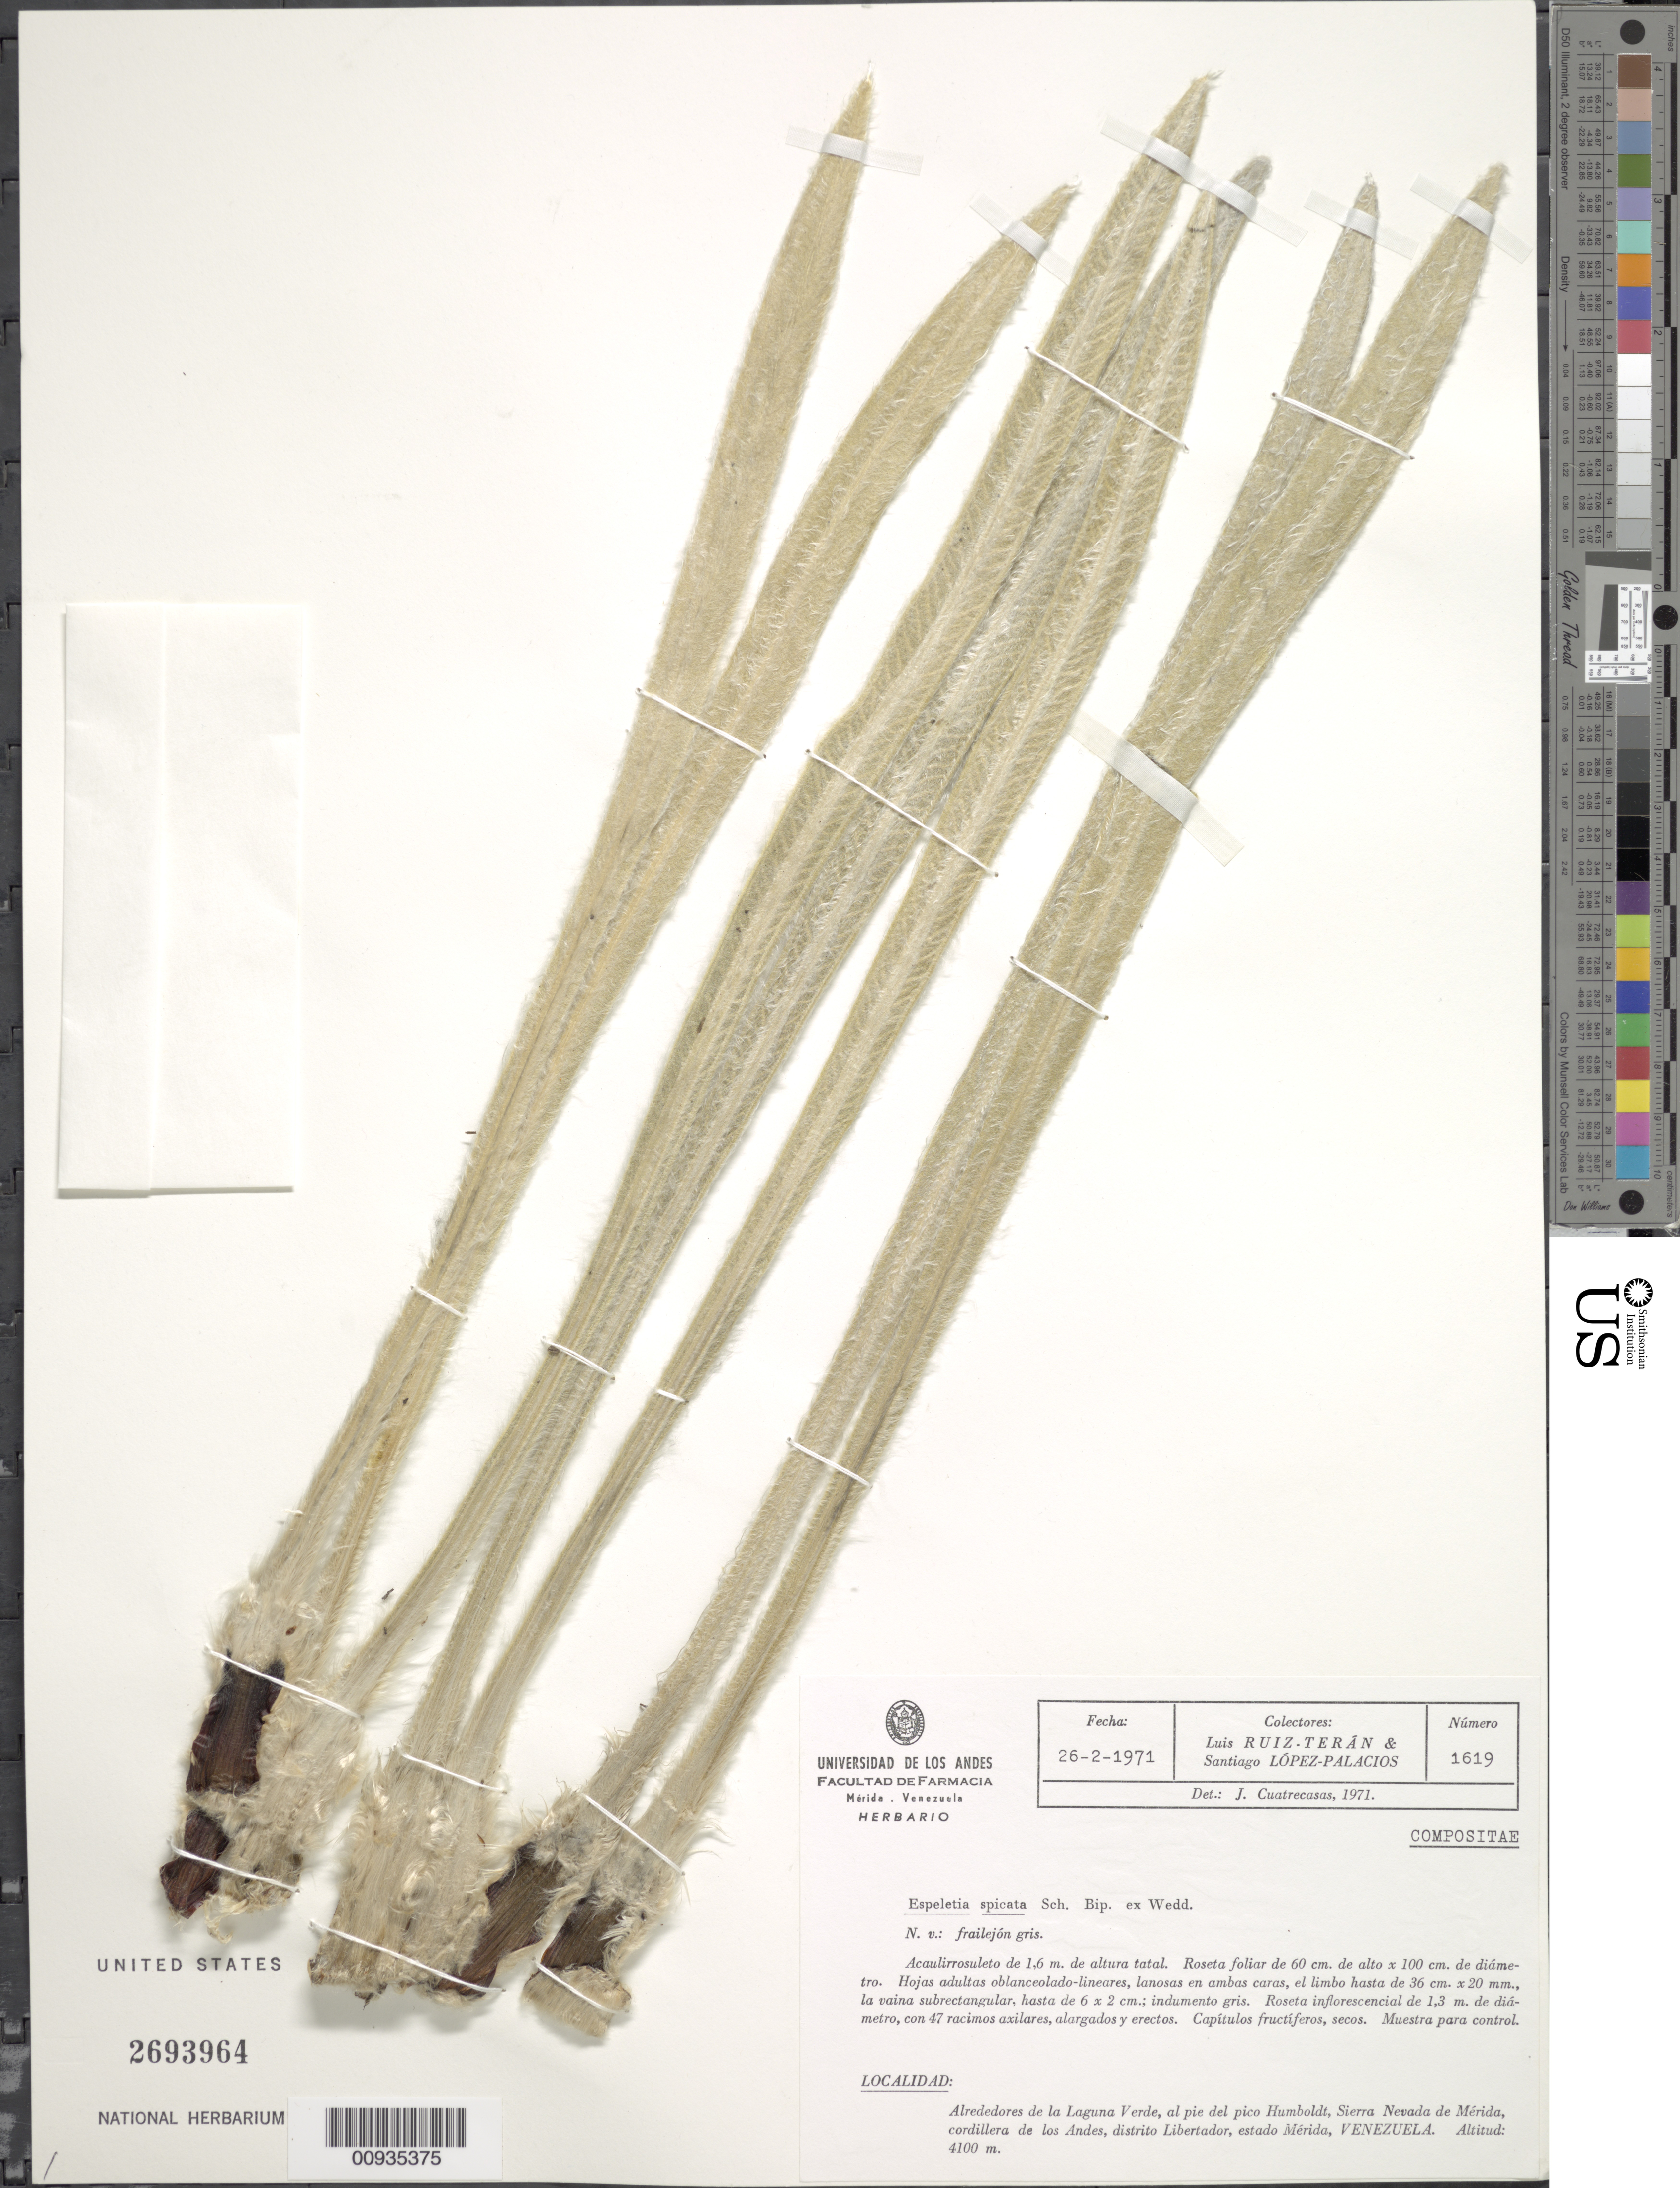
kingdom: Plantae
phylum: Tracheophyta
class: Magnoliopsida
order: Asterales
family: Asteraceae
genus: Coespeletia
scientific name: Coespeletia spicata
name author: (Sch. Bip. ex Wedd.) Cuatrec.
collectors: L. E. Ruíz-Terán & S. López-Palacios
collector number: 1619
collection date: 1971-02-26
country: Venezuela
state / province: Mérida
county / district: Libertador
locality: Alrededores de la Laguna Verde, al pie del pico Humboldt, Sierra Nevada de Mérida, cordillera de los Andes.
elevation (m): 4100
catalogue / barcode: US 2693964